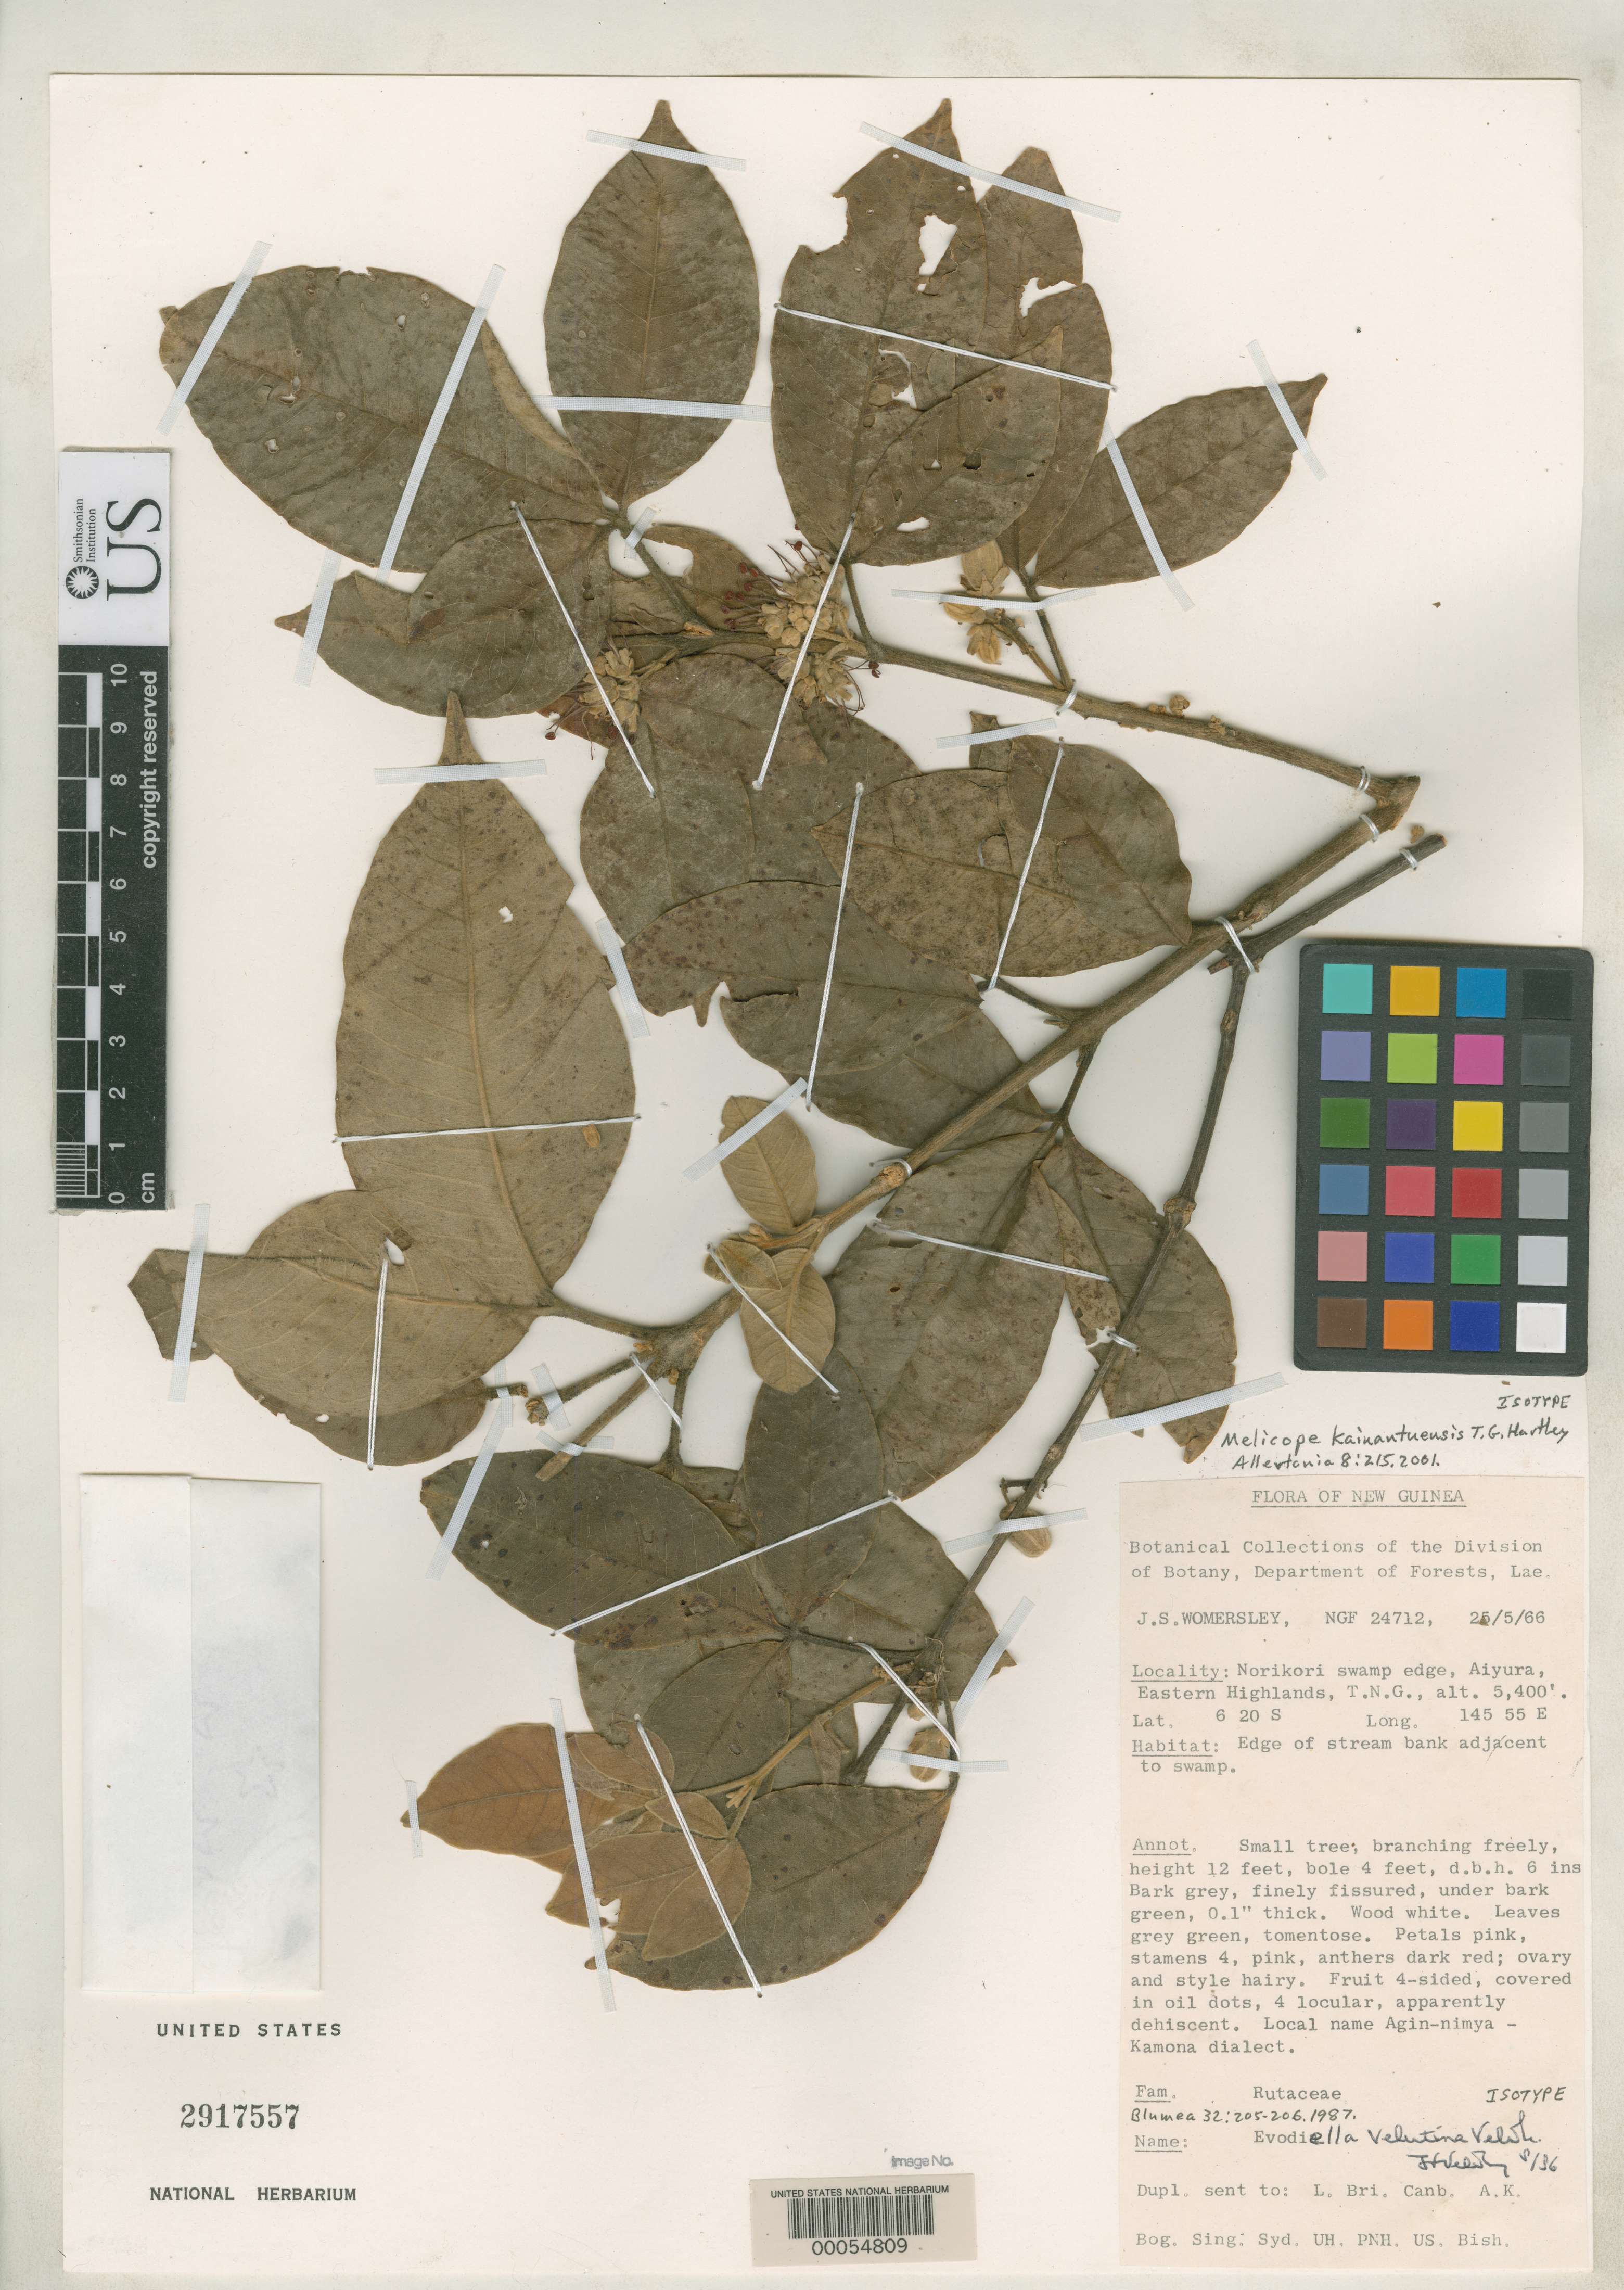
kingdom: Plantae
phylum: Tracheophyta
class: Magnoliopsida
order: Sapindales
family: Rutaceae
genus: Melicope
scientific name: Melicope kainantuensis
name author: T.G. Hartley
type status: Isotype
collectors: J. S. Womersley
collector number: NGF 24712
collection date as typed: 25 May 1966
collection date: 1966-05-25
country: Papua New Guinea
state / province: Eastern Highlands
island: New Guinea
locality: Aiyura, Norikori Swamp Edge, TNG.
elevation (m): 1646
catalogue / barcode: US 2917557-2